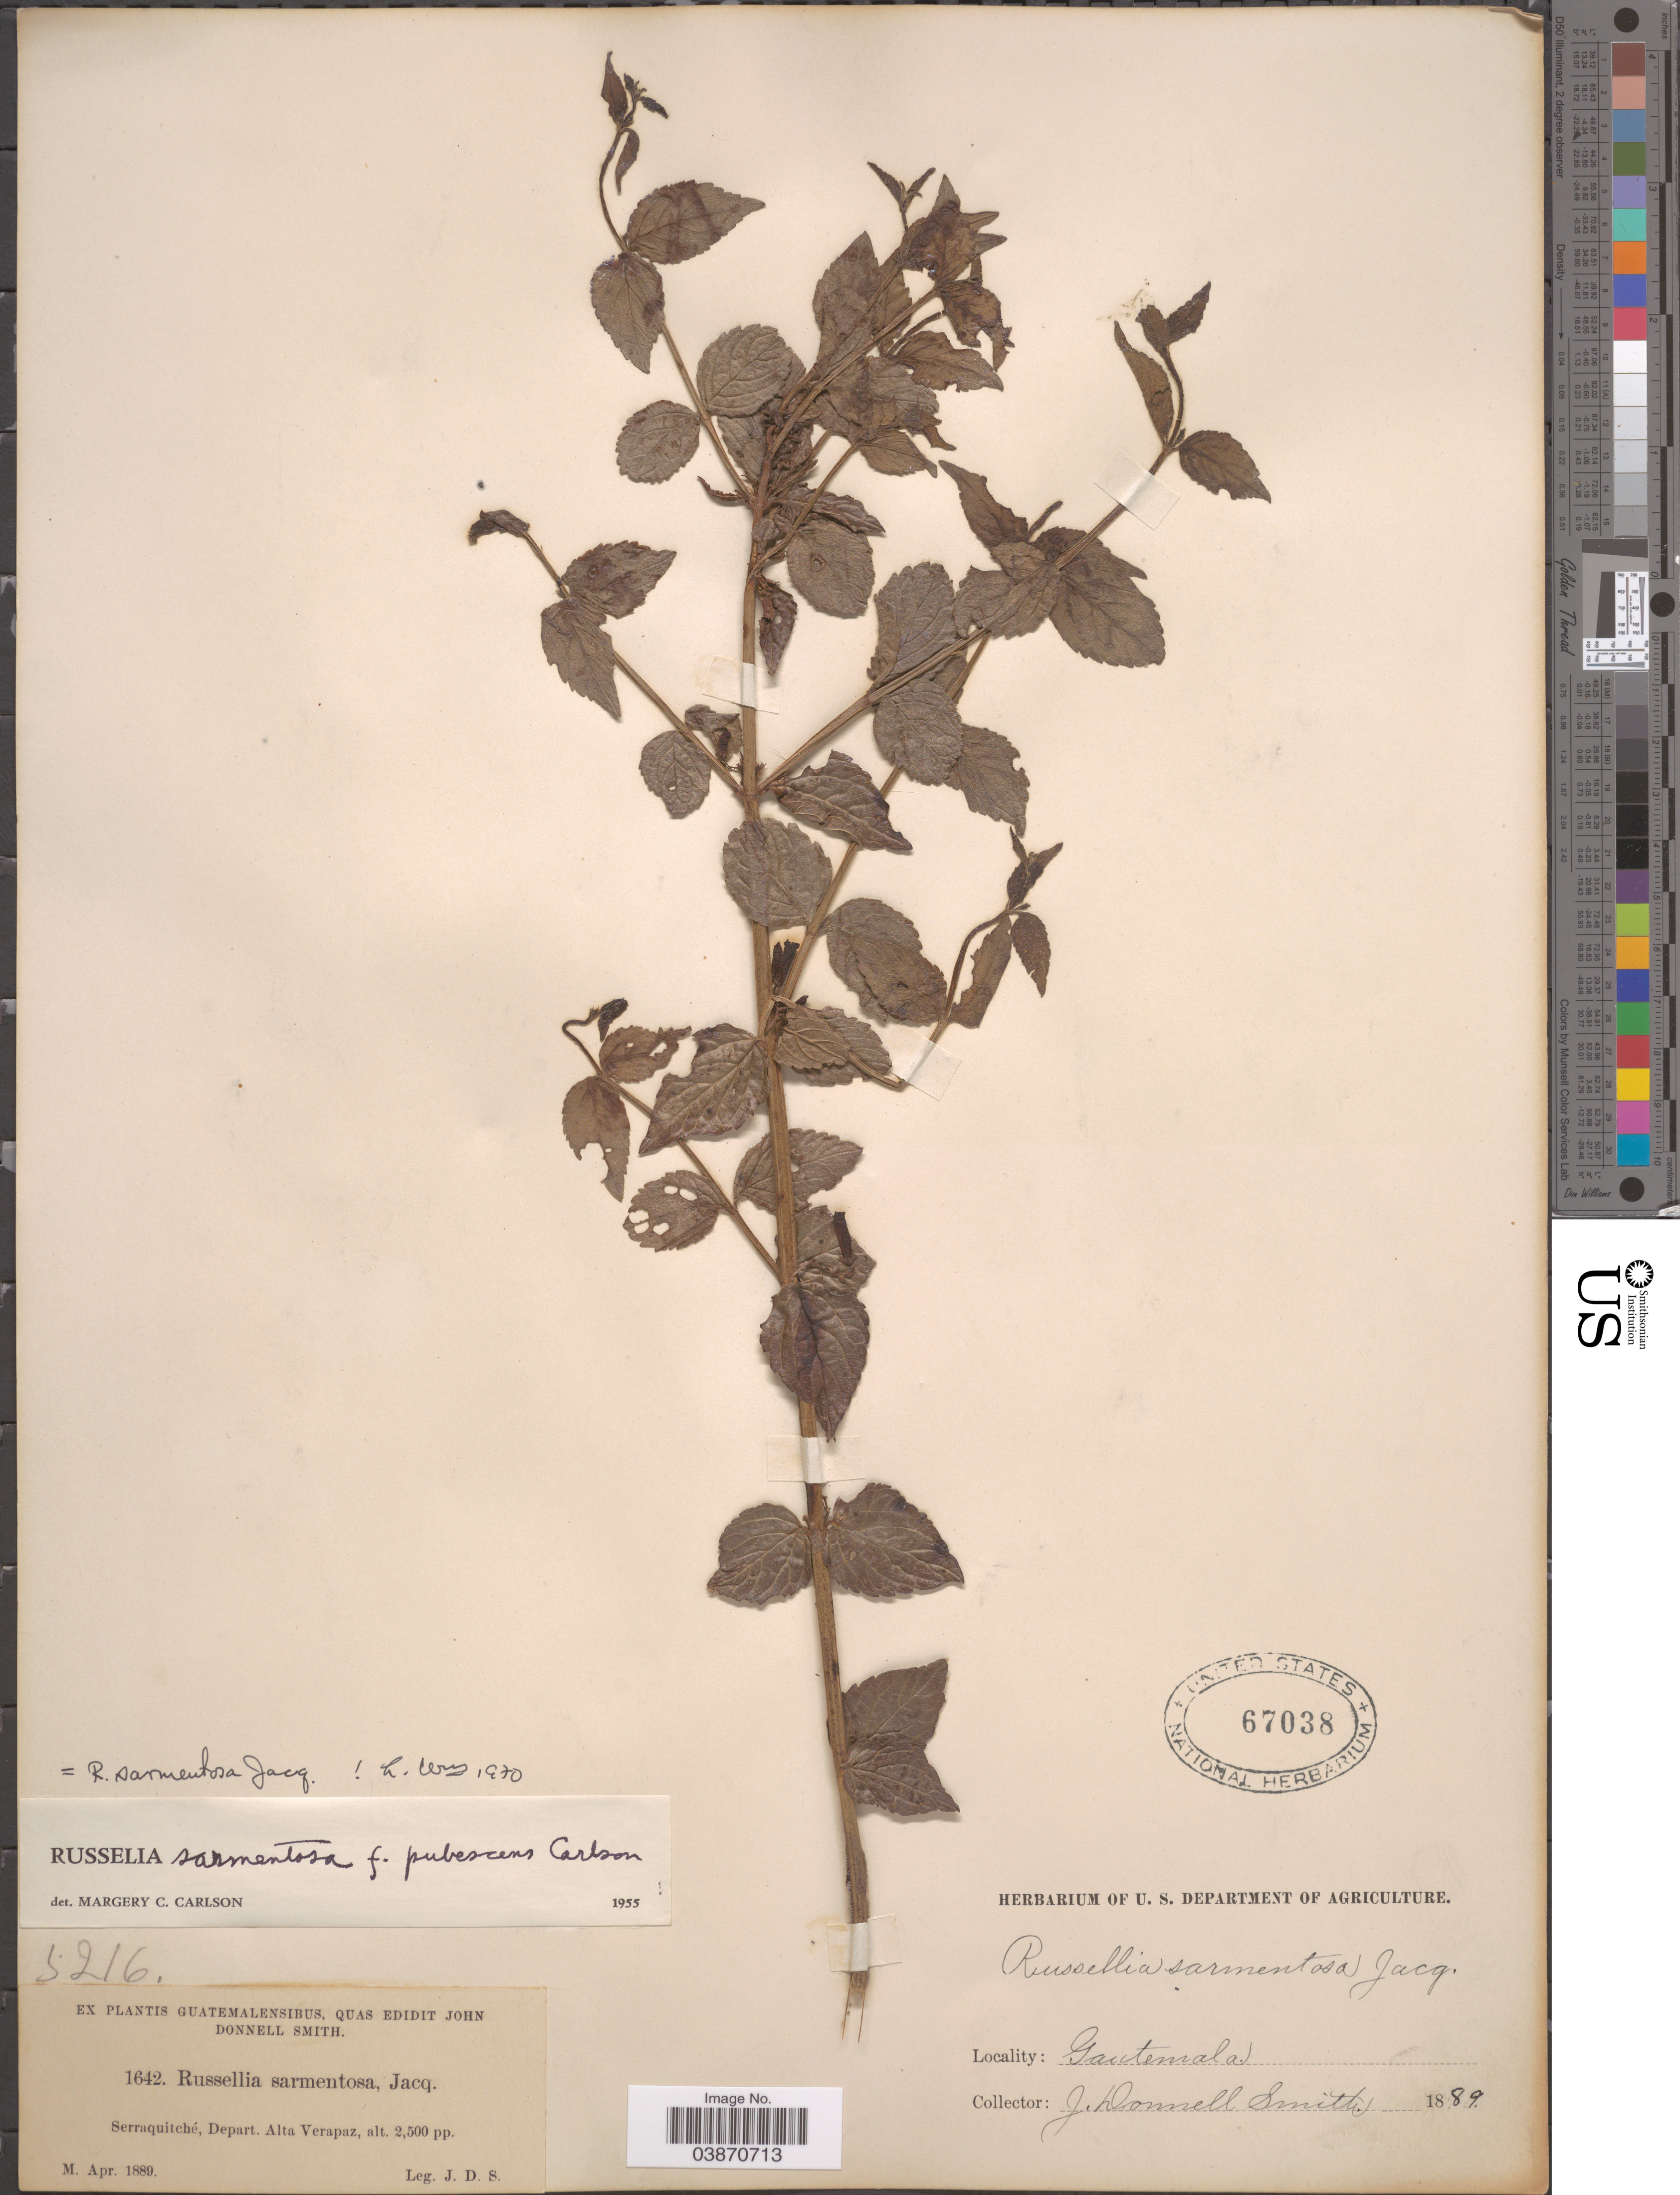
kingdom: Plantae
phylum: Tracheophyta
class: Magnoliopsida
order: Lamiales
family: Plantaginaceae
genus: Russelia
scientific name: Russelia sarmentosa f. pubescens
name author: Carlson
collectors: J. Donnell Smith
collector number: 1642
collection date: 1889-04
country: Guatemala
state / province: Alta Verapaz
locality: Serraquitché, Depart. Alta Verapaz.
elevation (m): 762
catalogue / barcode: US 67038